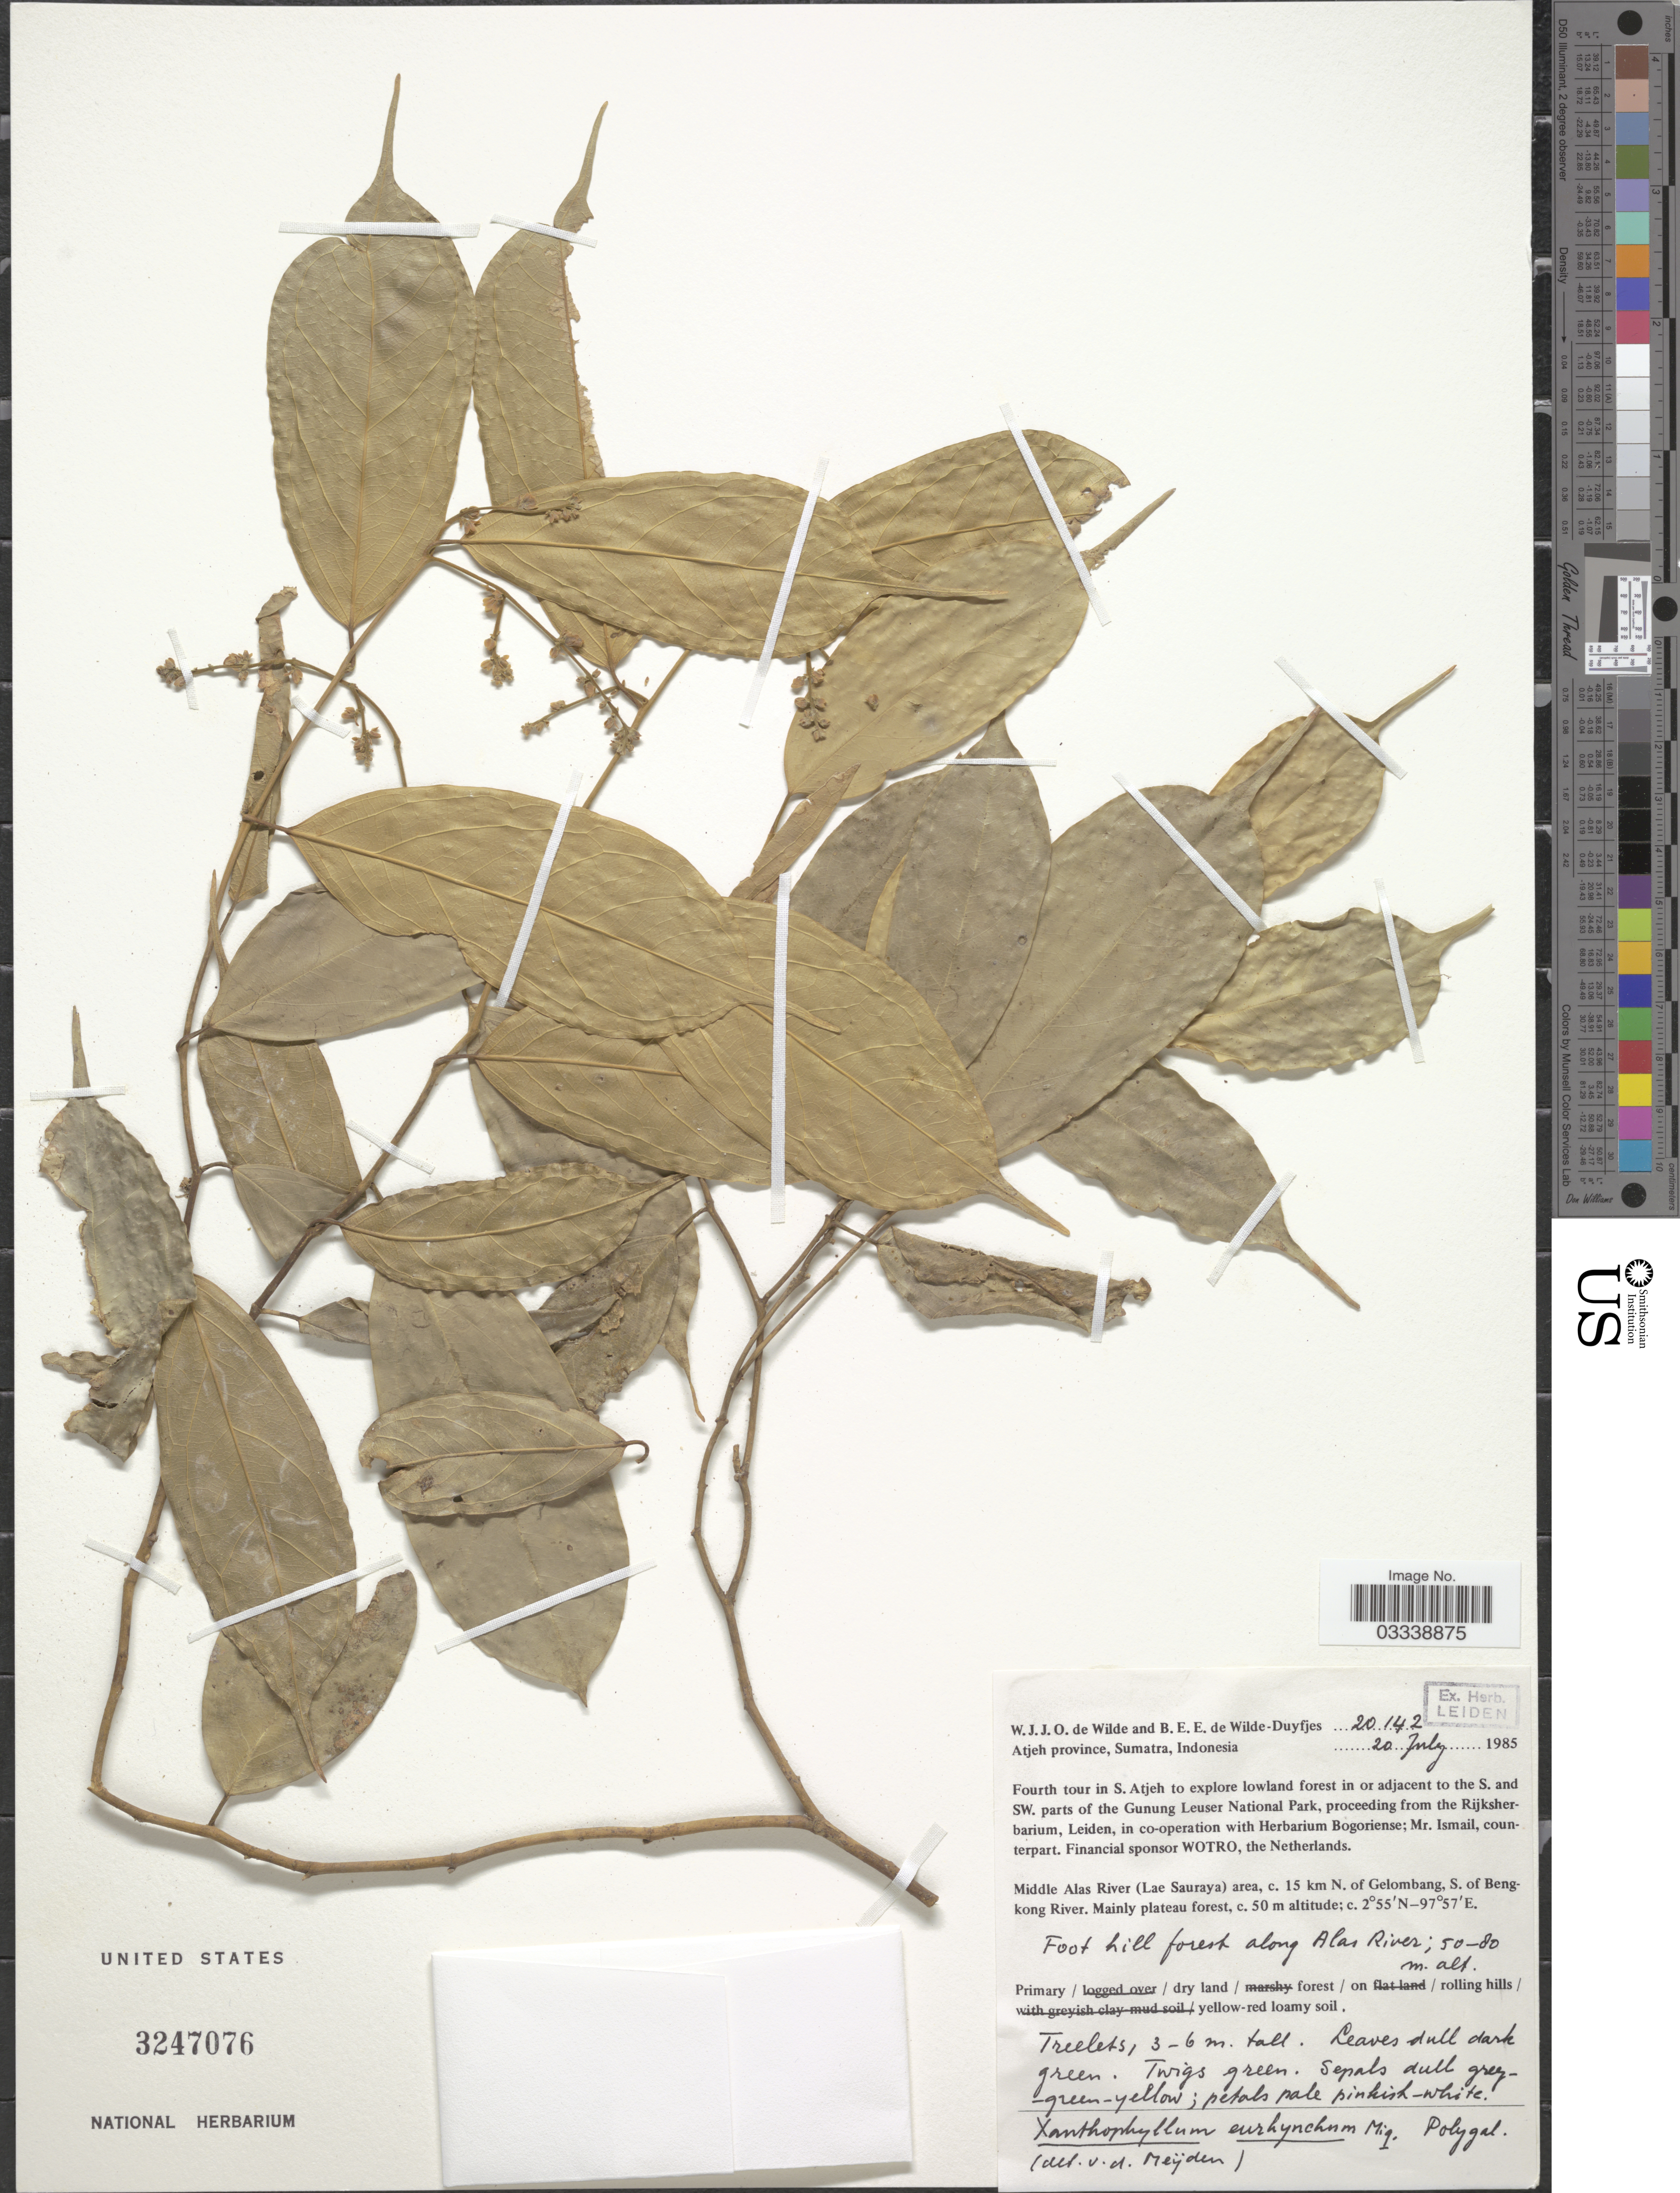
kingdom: Plantae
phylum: Tracheophyta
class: Magnoliopsida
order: Fabales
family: Polygalaceae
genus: Xanthophyllum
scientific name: Xanthophyllum eurhynchum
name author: Miq.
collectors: W. J. de Wilde & B. E. de Wilde-Duyfjes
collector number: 20142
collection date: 1985-07-20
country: Indonesia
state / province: Sumatra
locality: Atjeh province. Middle Alas River (Lae Sauraya) area, c. 15 km N. of Gelombang, S. of Bengkong River.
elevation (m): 50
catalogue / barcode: US 3247076